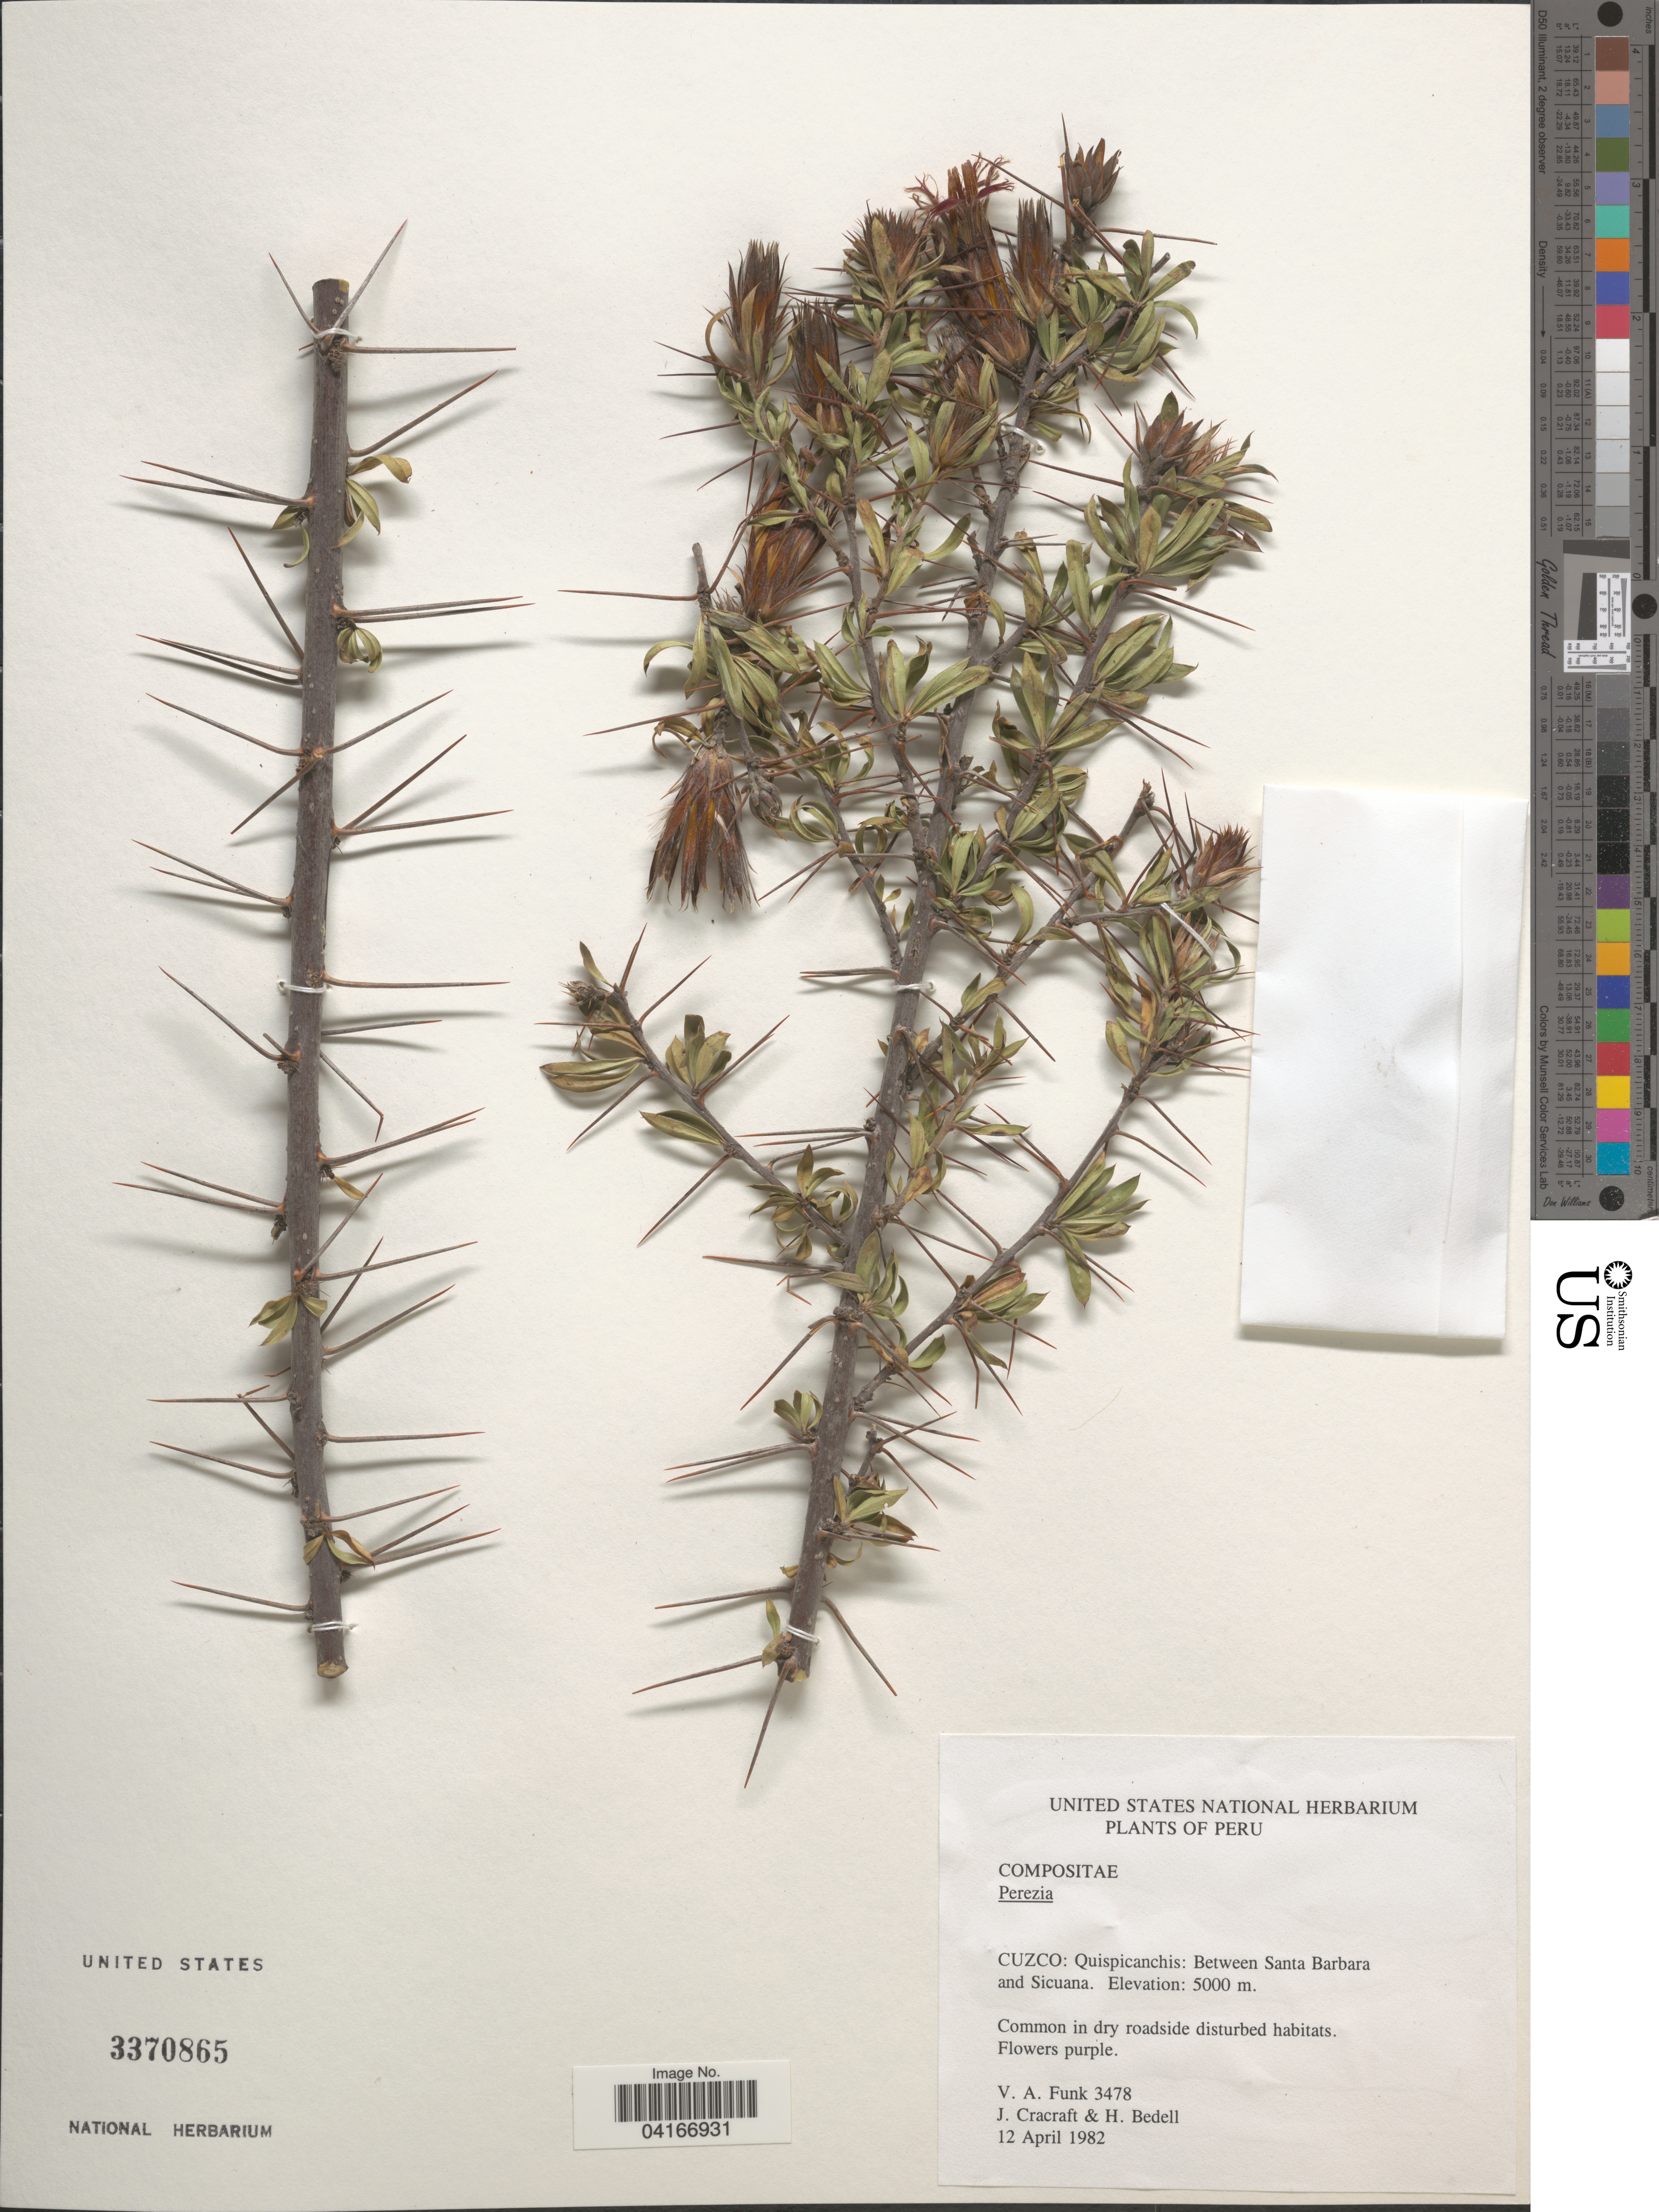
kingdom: Plantae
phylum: Tracheophyta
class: Magnoliopsida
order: Asterales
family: Asteraceae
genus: Perezia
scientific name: Perezia sp.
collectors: V. Funk, J. L. Cracraft & H. Bedell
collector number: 3478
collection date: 1982-04-12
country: Peru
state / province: Cusco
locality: Cuzco: Quispicanchis: Between Santa Barbara and Sicuana.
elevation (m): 5000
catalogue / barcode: US 3370865